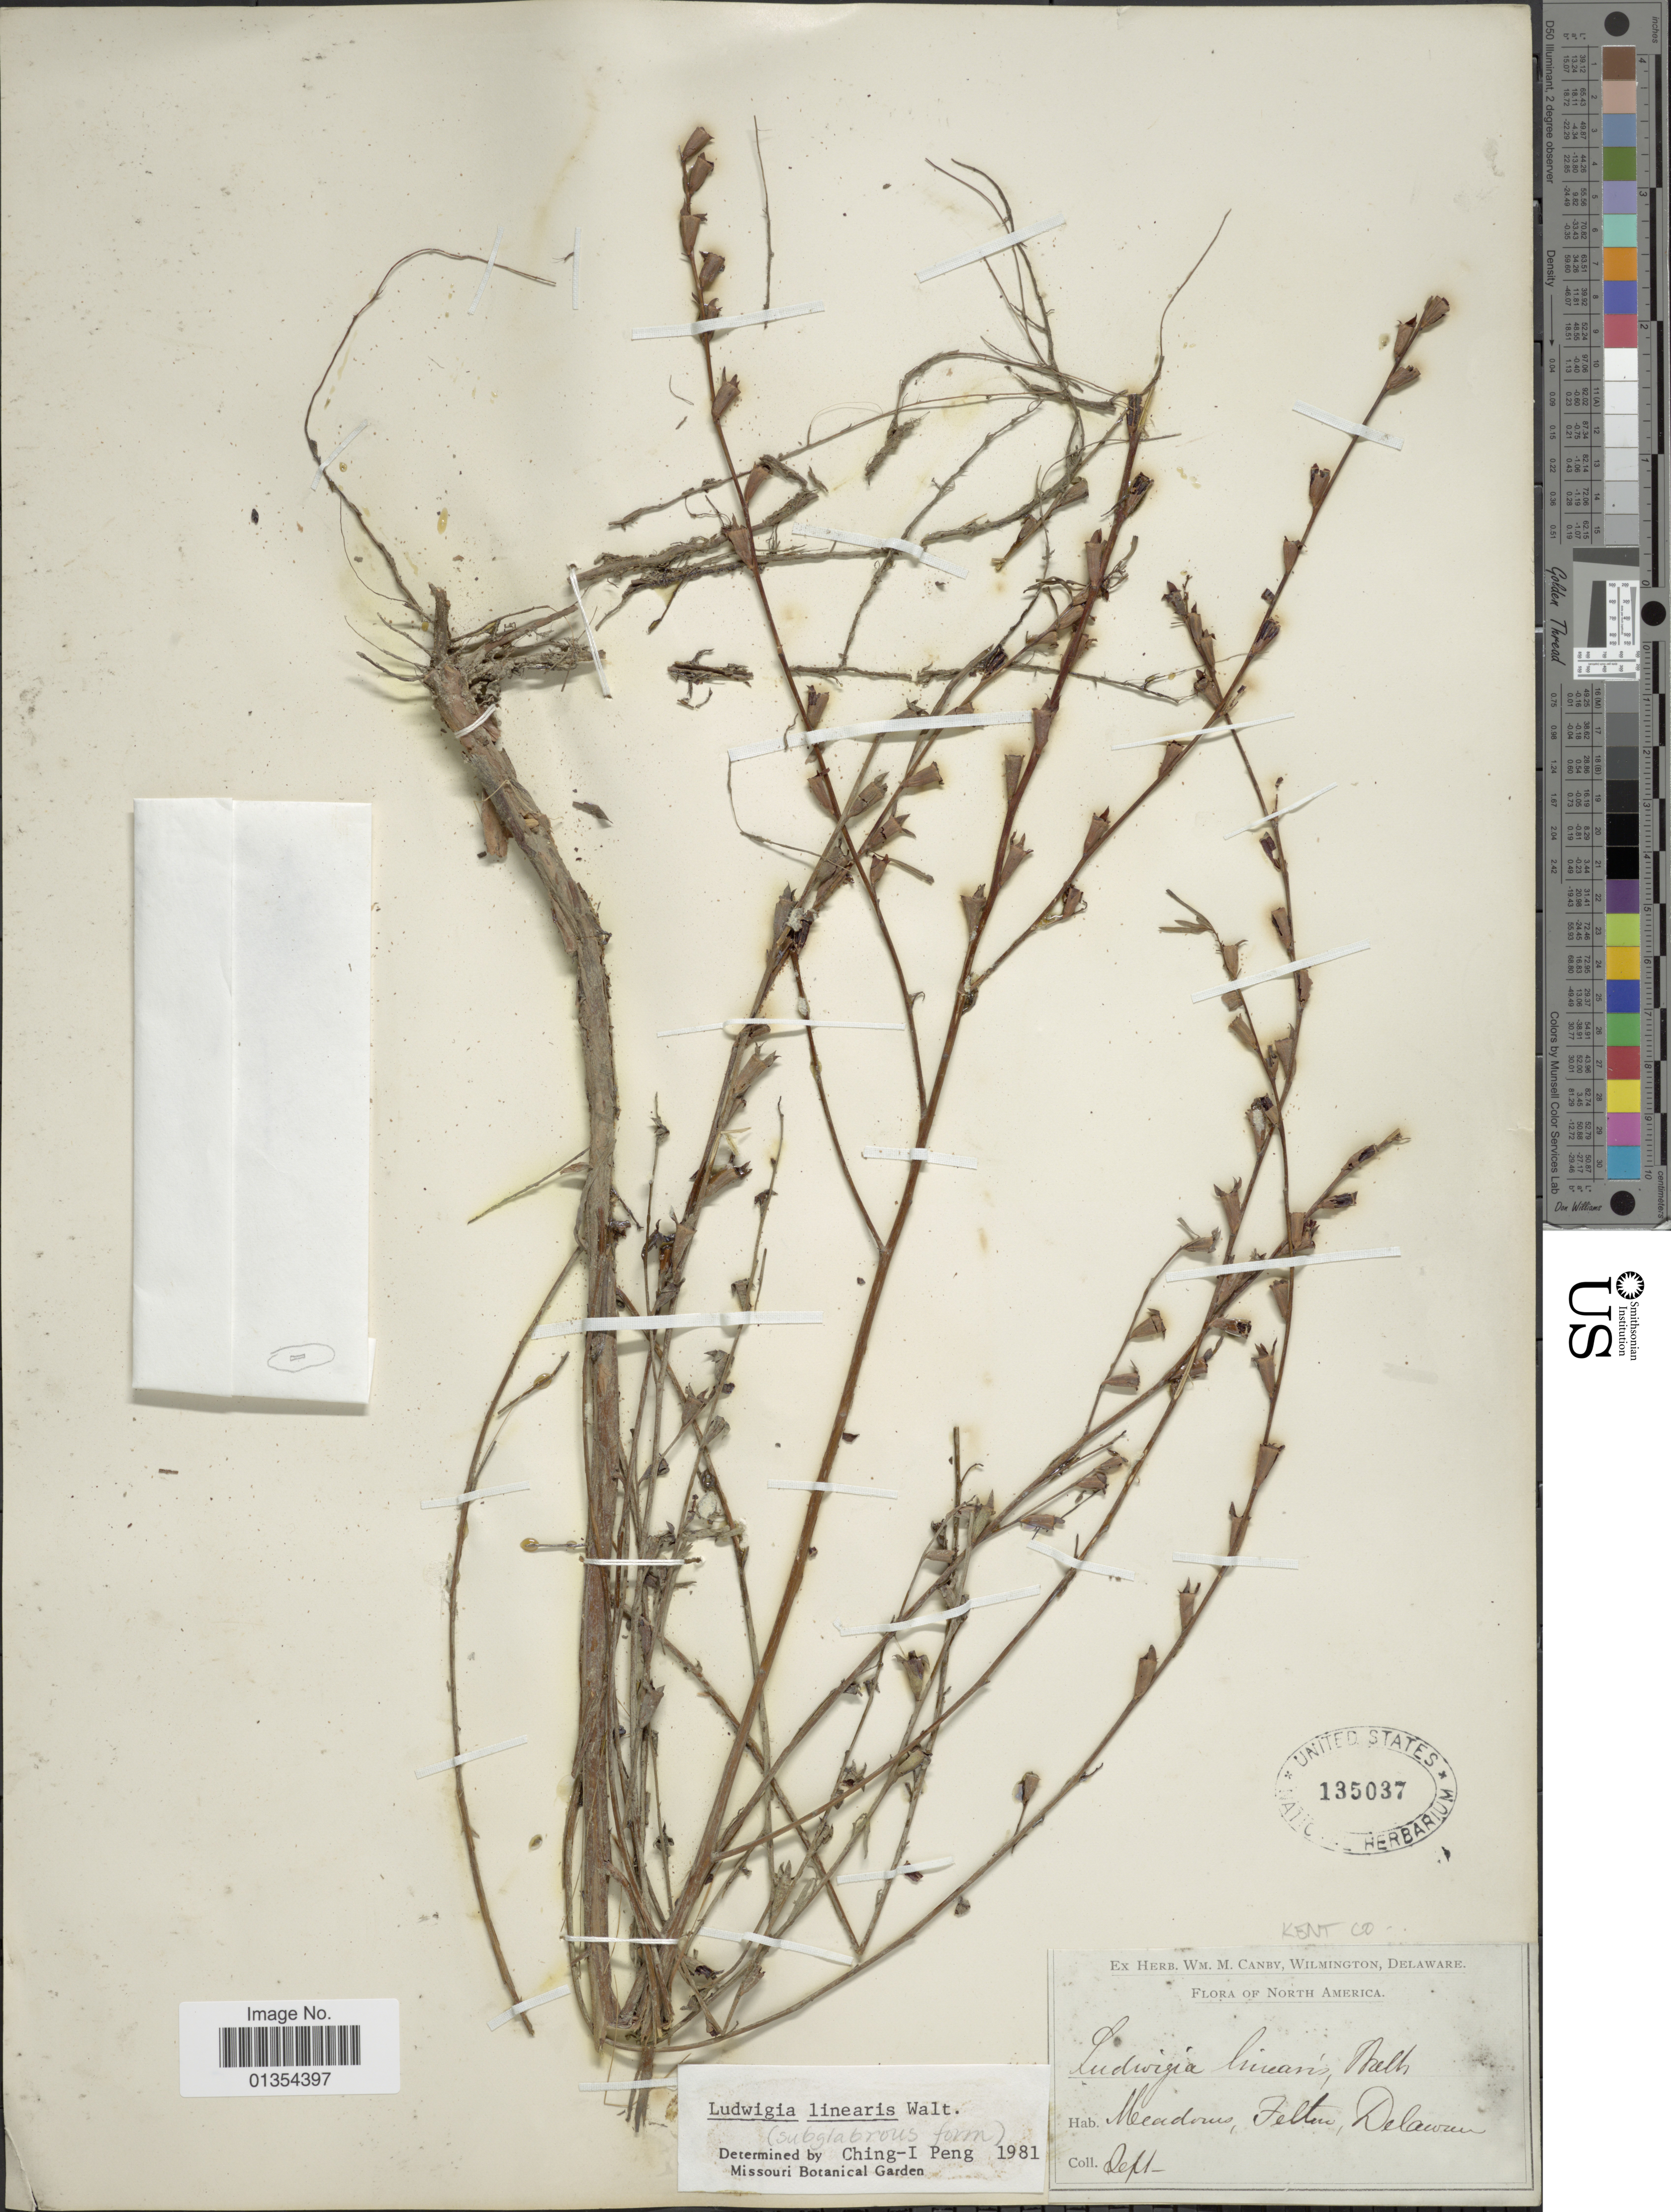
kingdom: Plantae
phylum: Tracheophyta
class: Magnoliopsida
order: Myrtales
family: Onagraceae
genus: Ludwigia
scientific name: Ludwigia linearis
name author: Walter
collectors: ex herb. W.M. Canby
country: United States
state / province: Delaware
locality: North America, Felton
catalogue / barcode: US 135037